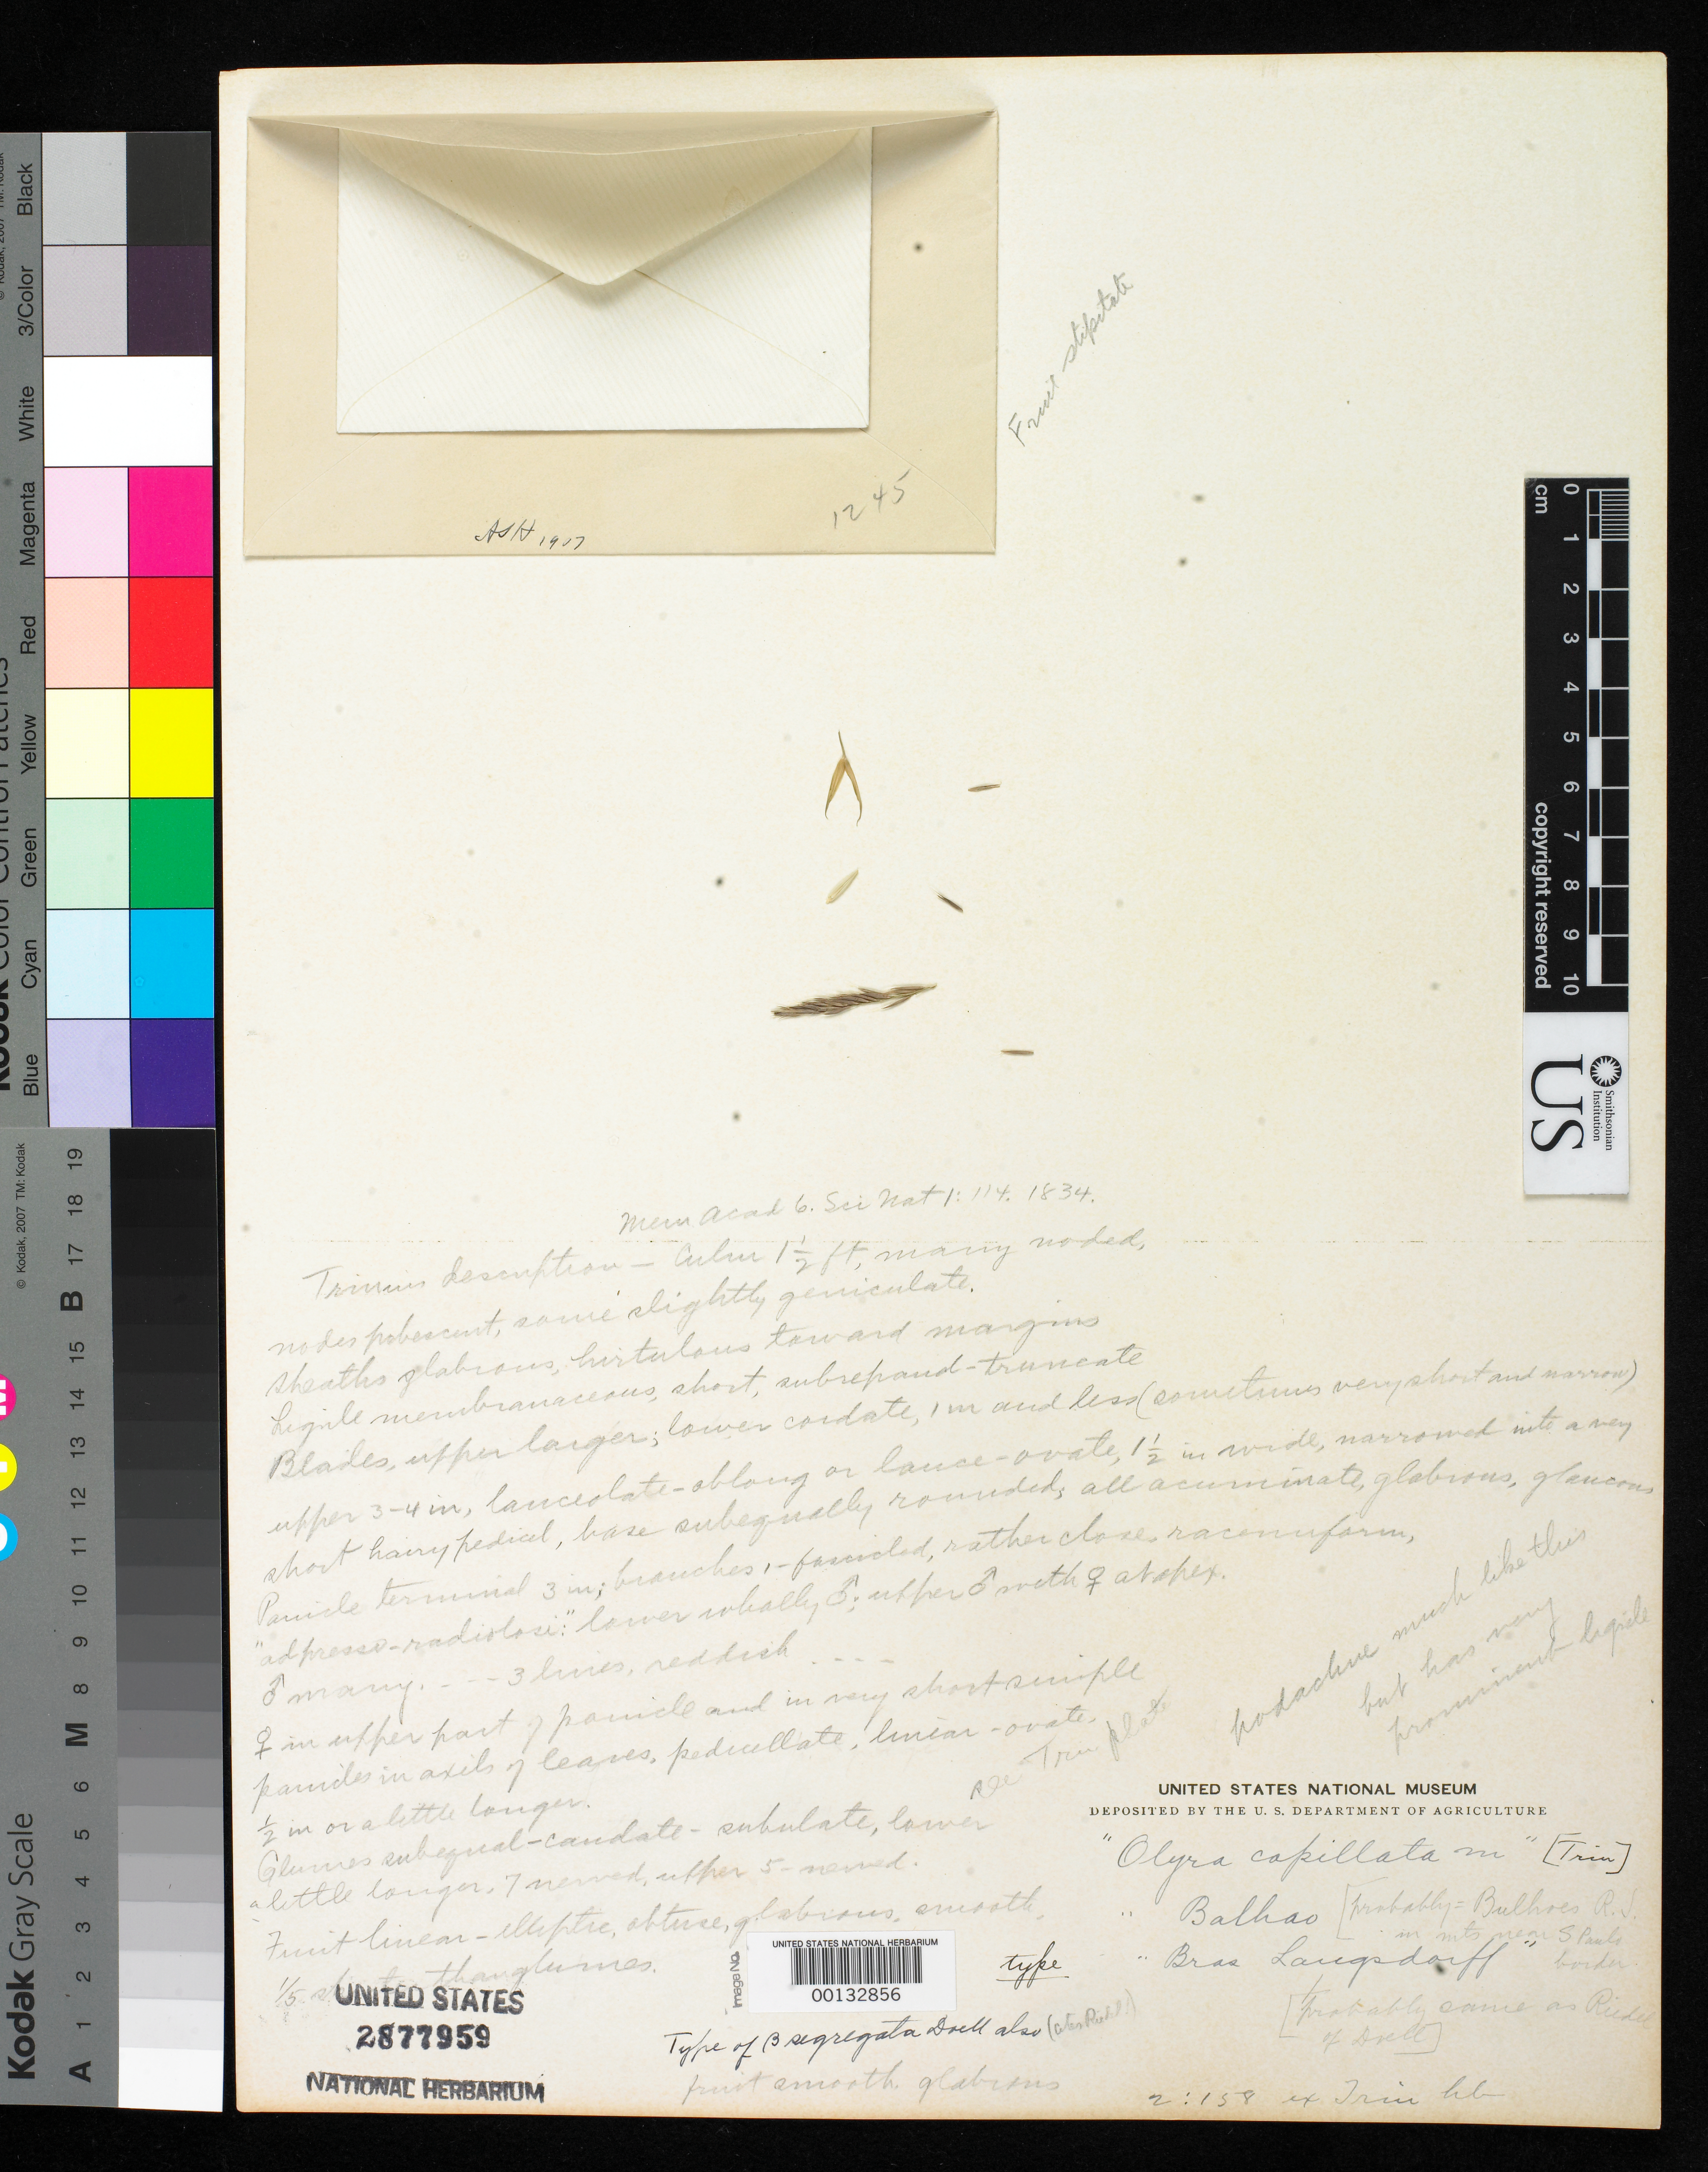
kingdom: Plantae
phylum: Tracheophyta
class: Liliopsida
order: Poales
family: Poaceae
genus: Olyra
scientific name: Olyra capillata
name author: Trin.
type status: Type Fragment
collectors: G. H. von Langsdorff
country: Brazil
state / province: Minas Gerais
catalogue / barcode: US 2877959